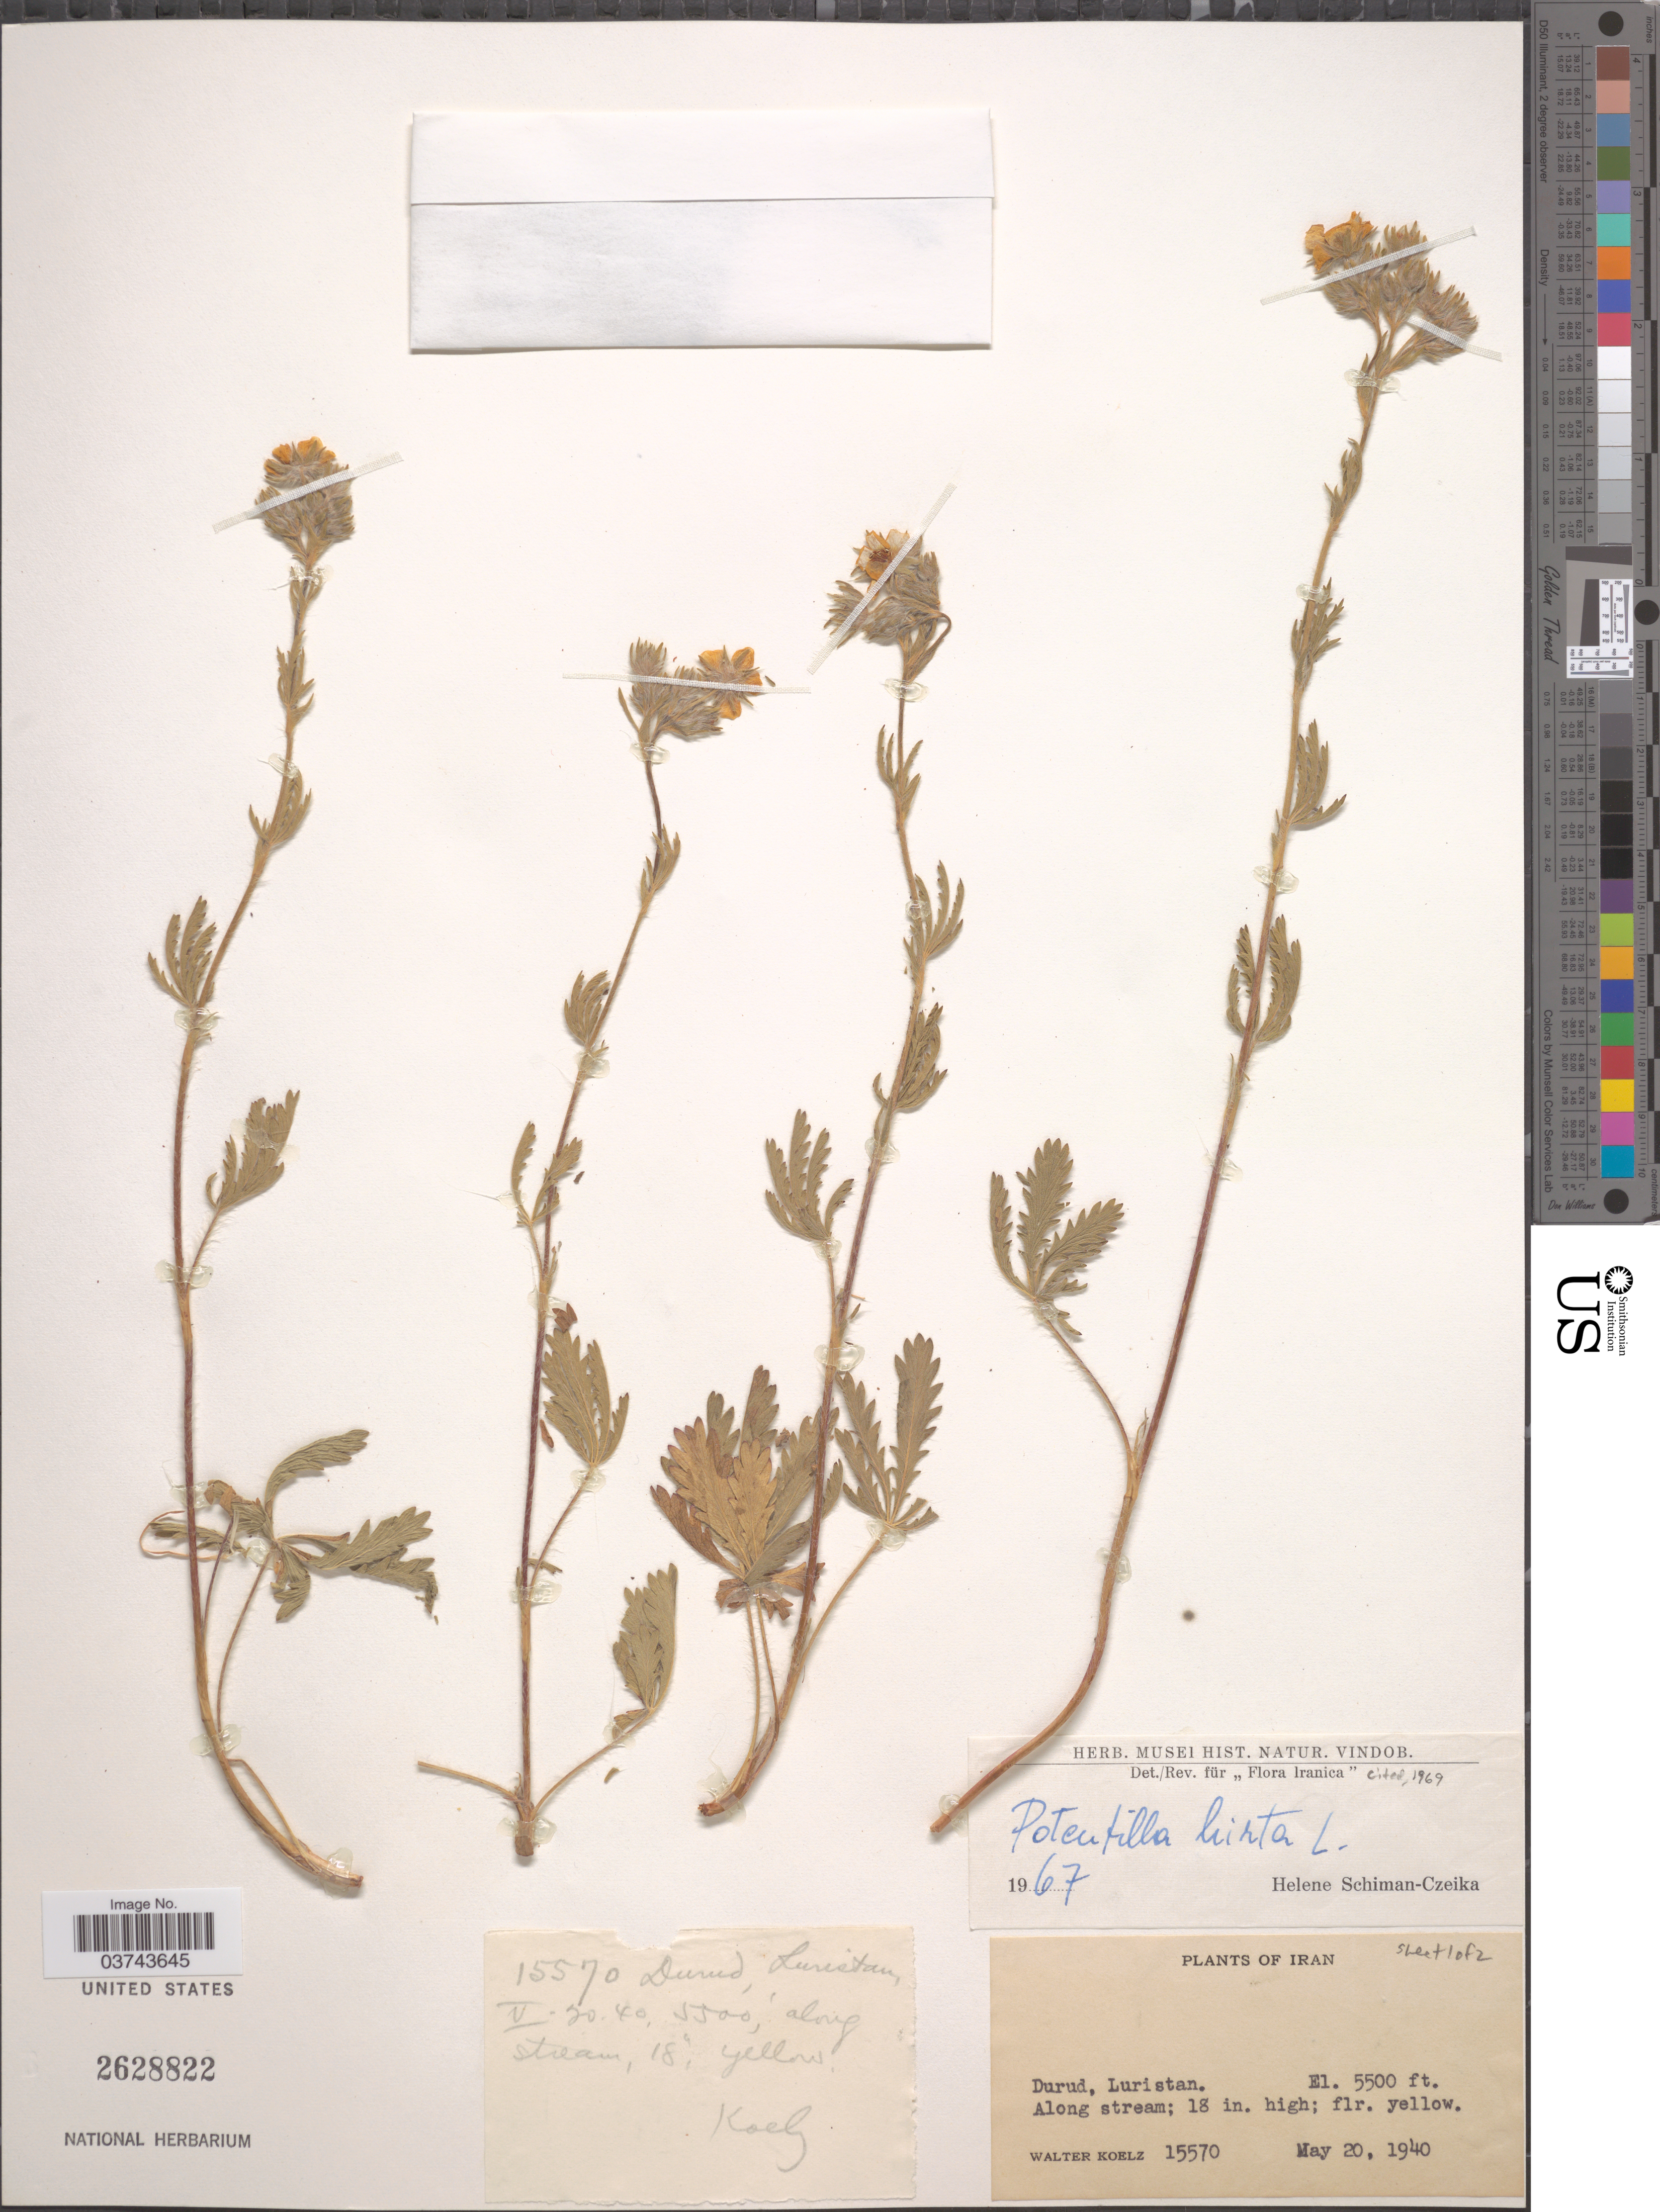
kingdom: Plantae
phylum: Tracheophyta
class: Magnoliopsida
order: Rosales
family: Rosaceae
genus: Potentilla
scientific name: Potentilla hirta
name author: L.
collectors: W. N. Koelz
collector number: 15570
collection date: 1940-05-20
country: Iran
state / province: Lorestan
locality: Durud, Luristan. Along stream.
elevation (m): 1676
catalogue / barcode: US 2628822